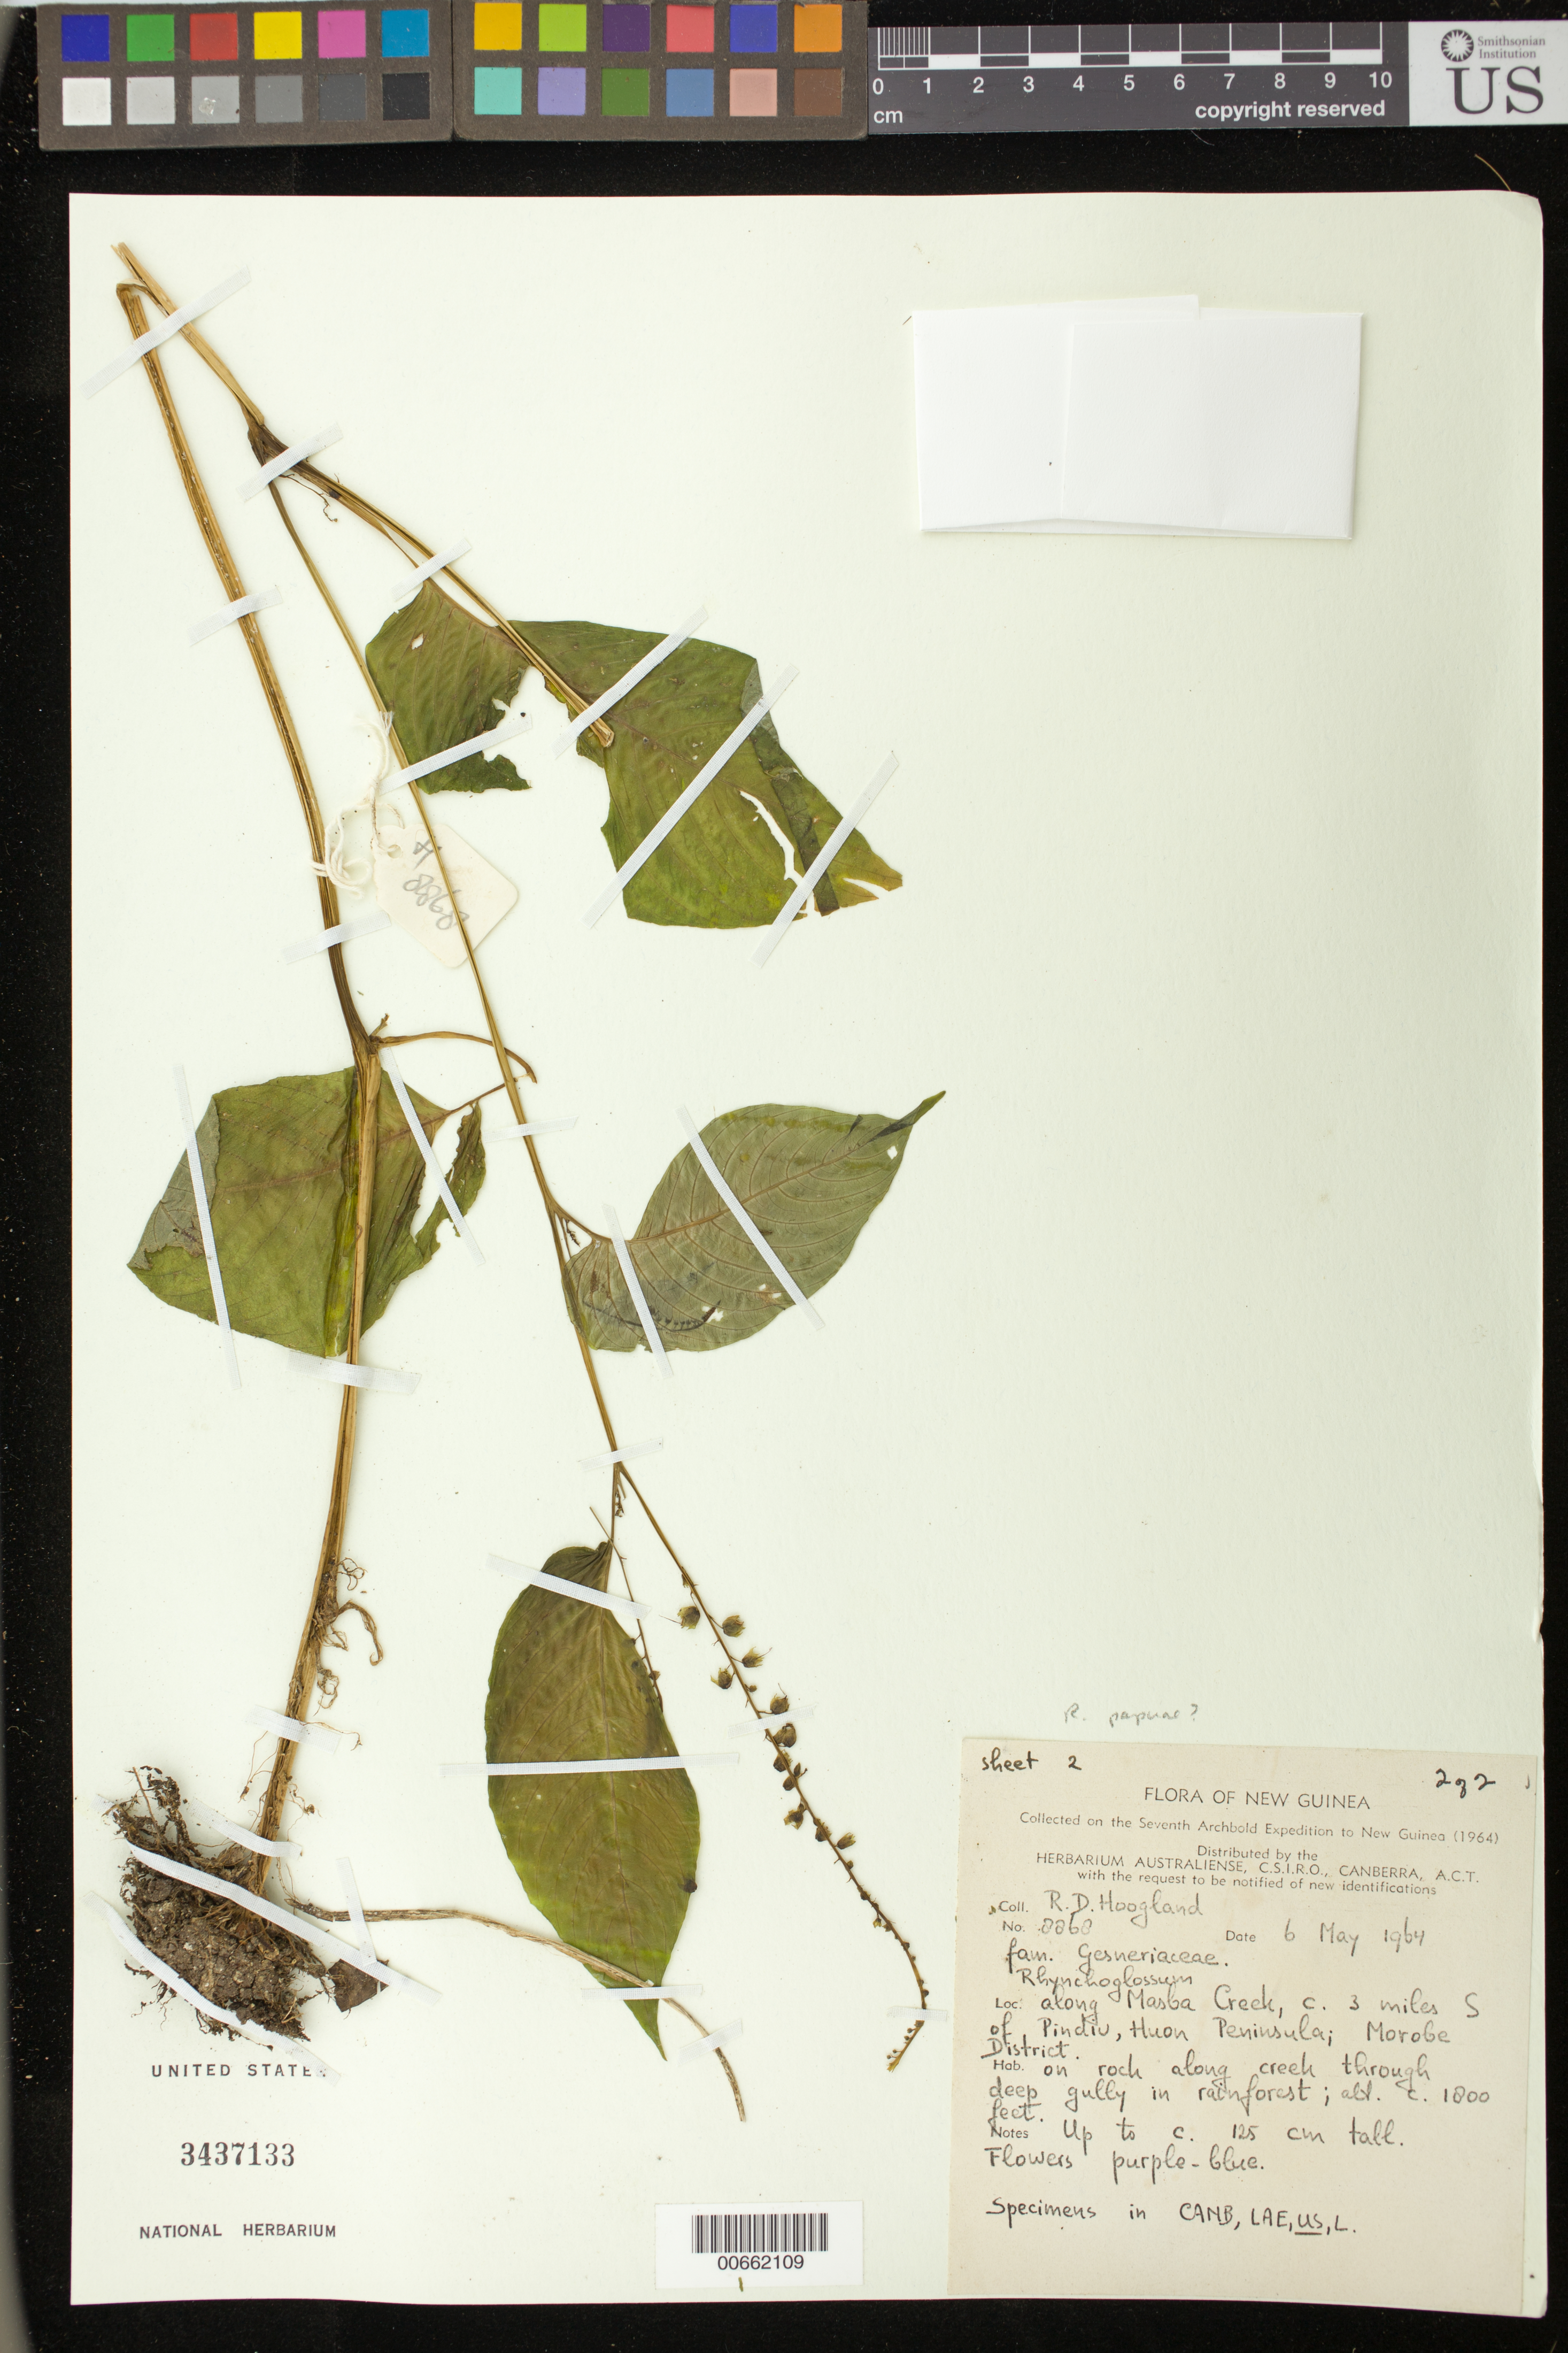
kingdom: Plantae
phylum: Tracheophyta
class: Magnoliopsida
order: Lamiales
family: Gesneriaceae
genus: Rhynchoglossum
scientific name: Rhynchoglossum sp.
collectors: R. D. Hoogland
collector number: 2268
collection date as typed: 06 May 1964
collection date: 1964-05-06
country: Papua New Guinea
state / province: Morobe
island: New Guinea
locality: Along Masba Creek, c. 3 miles S of Pindiu, Huon Peninsula; Morobe District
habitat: On rock along creek through deep gully in rainforest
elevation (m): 549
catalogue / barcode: US 3437133